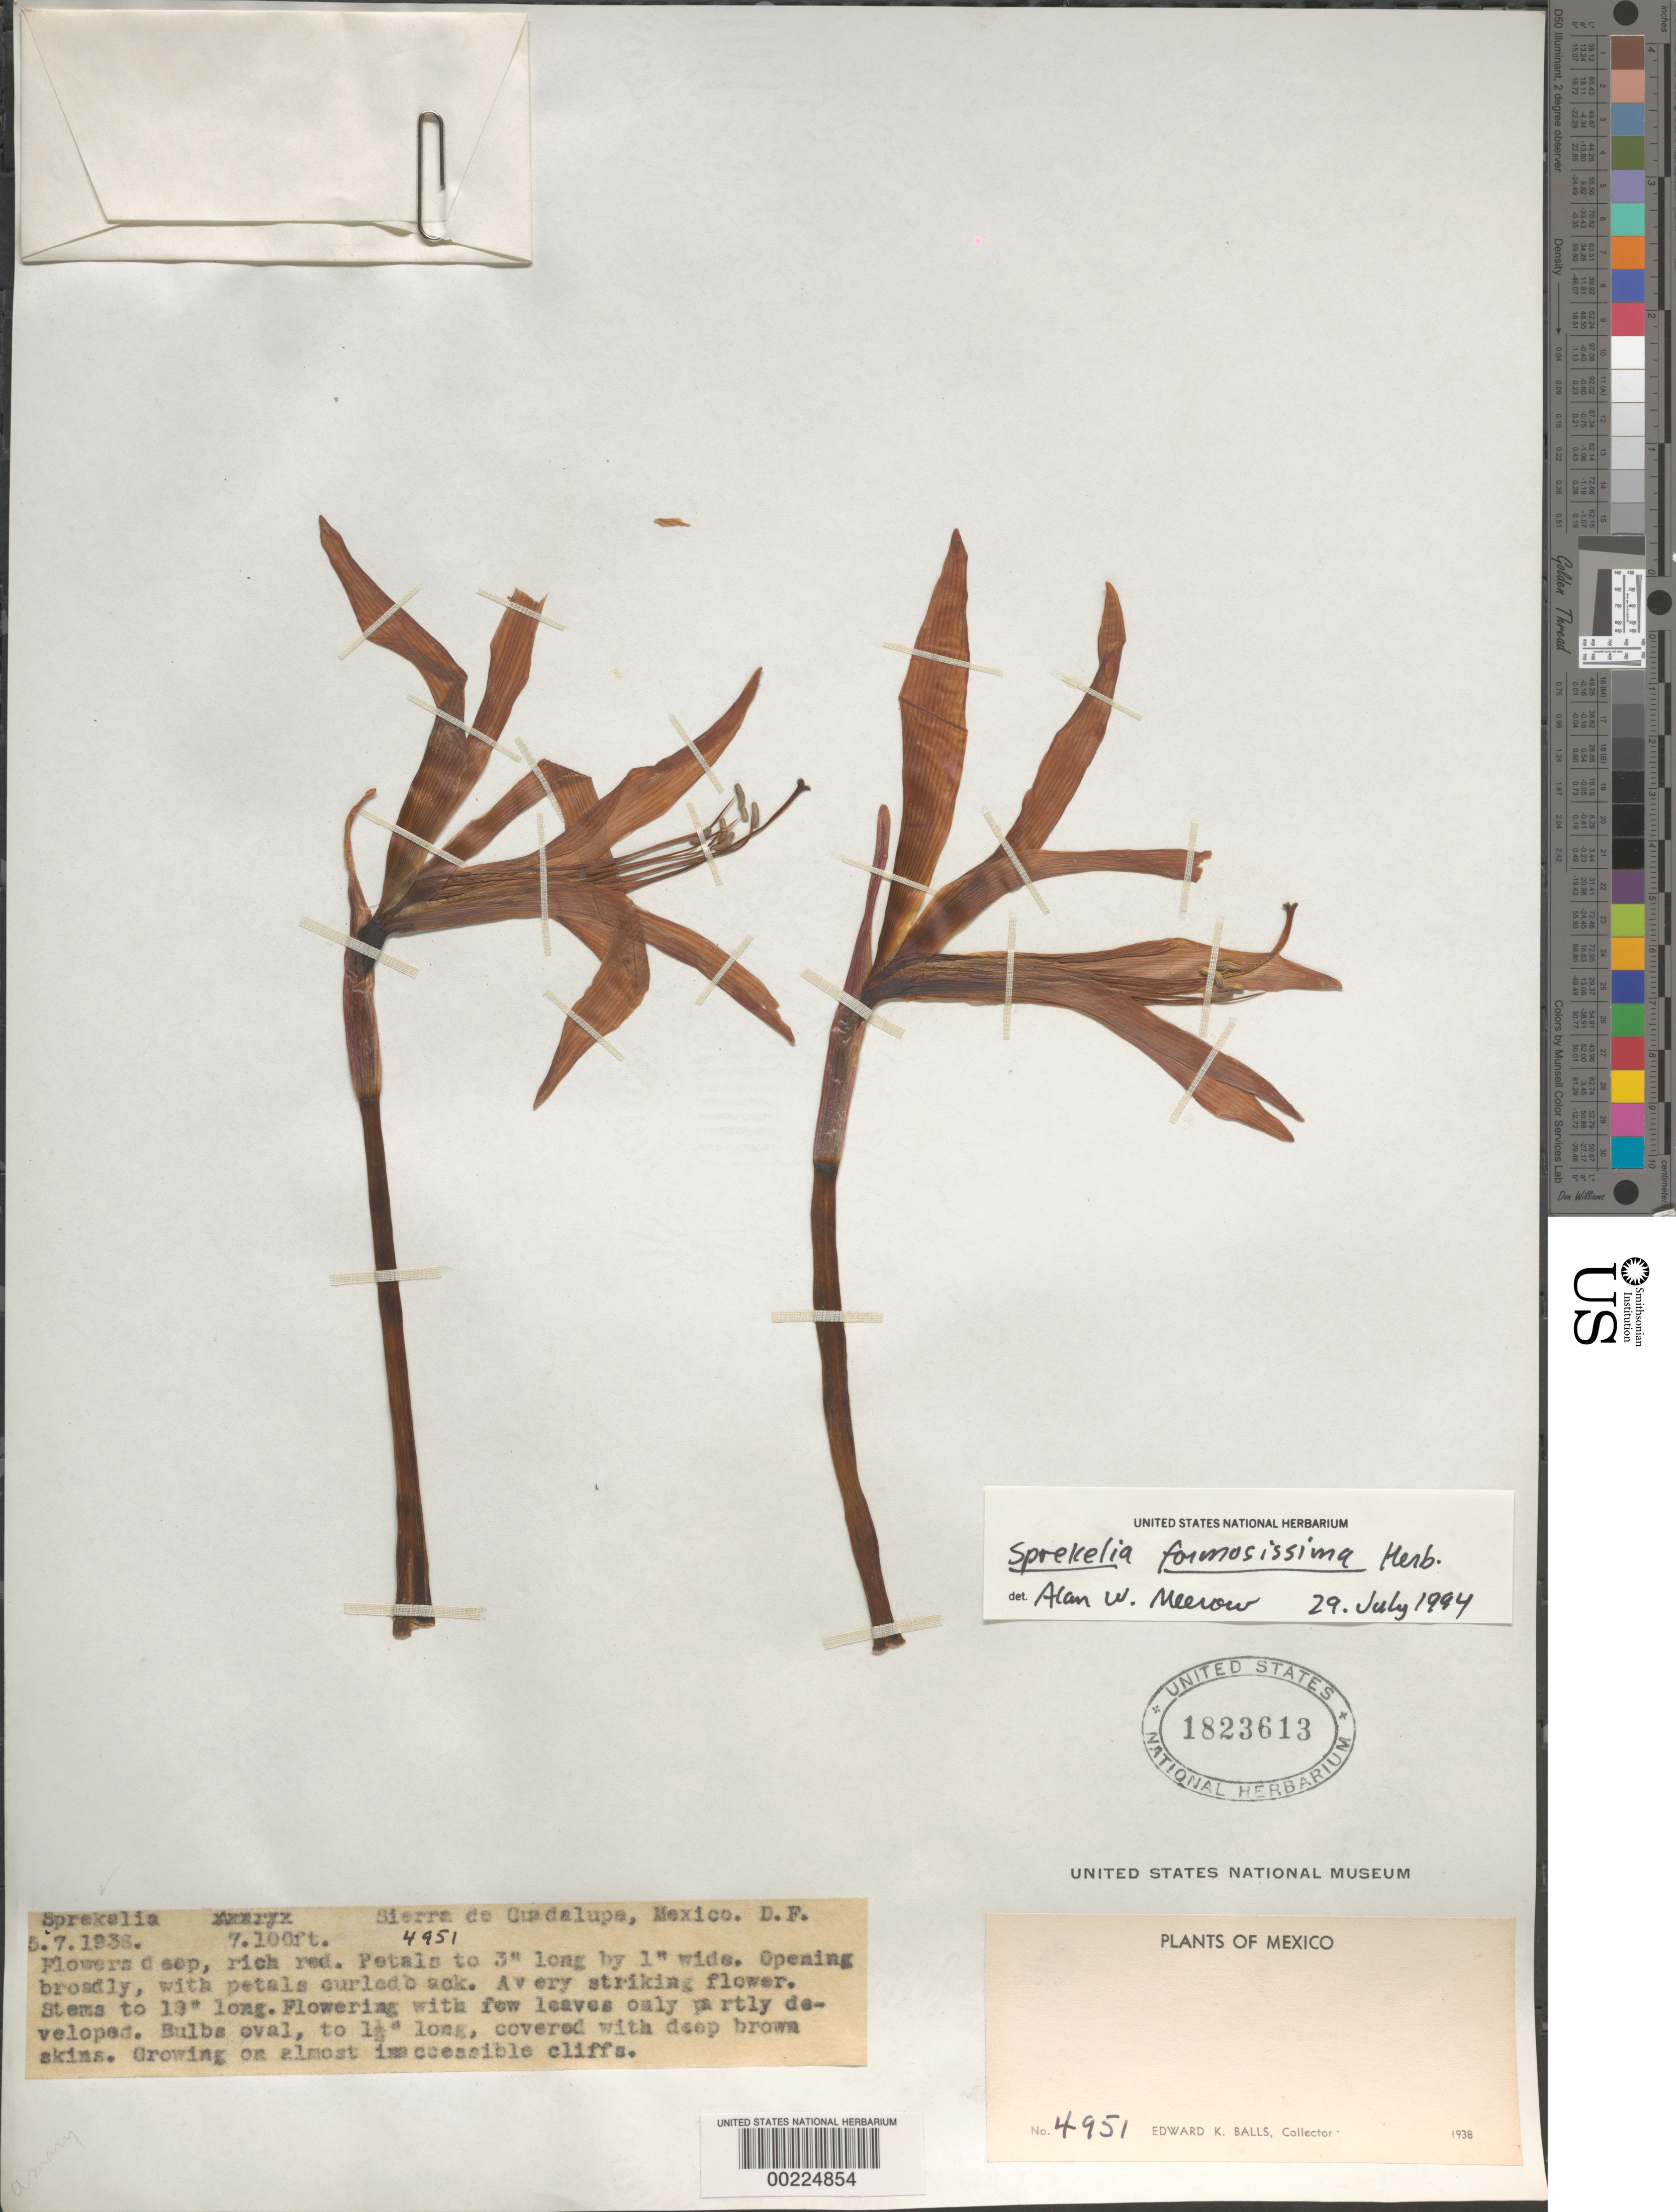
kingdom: Plantae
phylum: Tracheophyta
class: Liliopsida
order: Asparagales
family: Amaryllidaceae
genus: Sprekelia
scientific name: Sprekelia formosissima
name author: (L.) Herb.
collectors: E. K. Balls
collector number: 4951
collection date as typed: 05 Jul 1938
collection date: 1938-07-05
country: Mexico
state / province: Distrito Federal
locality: Sierra de Guadalupe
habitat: Almost inaccessible cliffs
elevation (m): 2164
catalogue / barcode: US 1823613